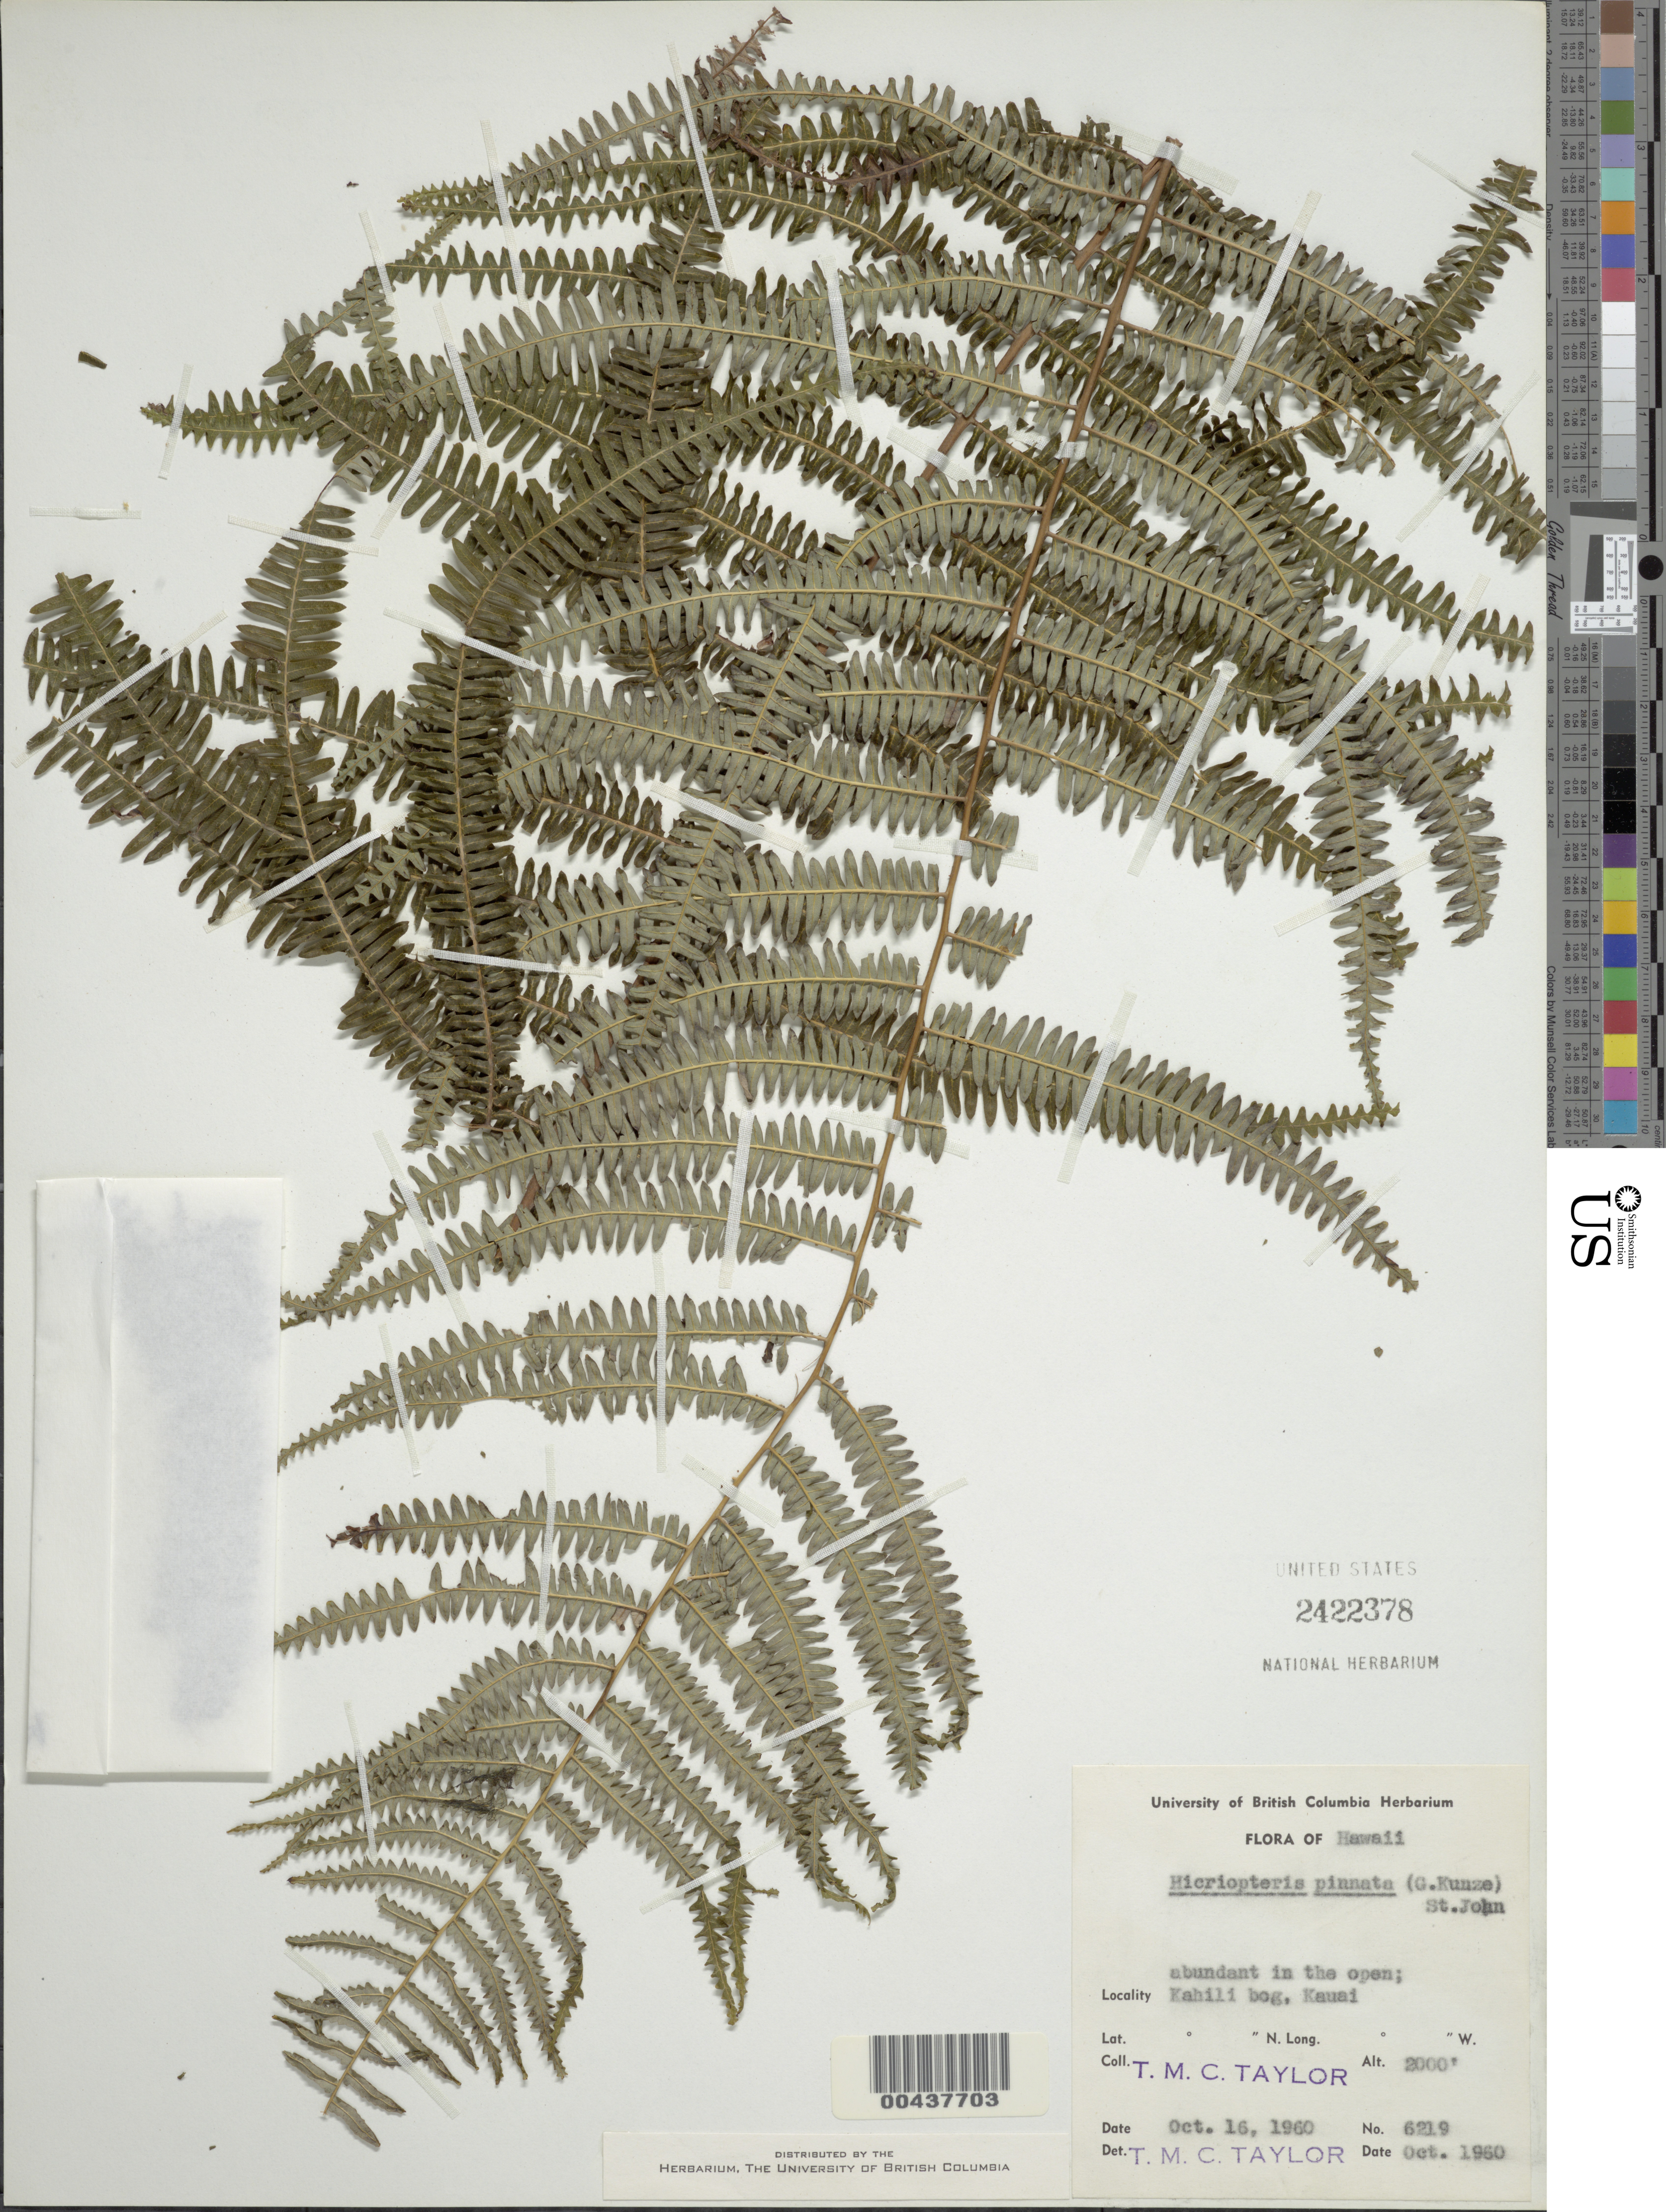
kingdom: Plantae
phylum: Tracheophyta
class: Polypodiopsida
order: Gleicheniales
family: Gleicheniaceae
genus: Diplopterygium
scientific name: Diplopterygium pinnatum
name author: (Kunze) Nakai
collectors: T. M. C. Taylor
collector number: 6219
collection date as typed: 16 Oct 1960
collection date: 1960-10-16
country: United States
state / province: Hawaii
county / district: Maui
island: Kaua'i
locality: Kahili bog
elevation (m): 610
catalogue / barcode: US 2422378